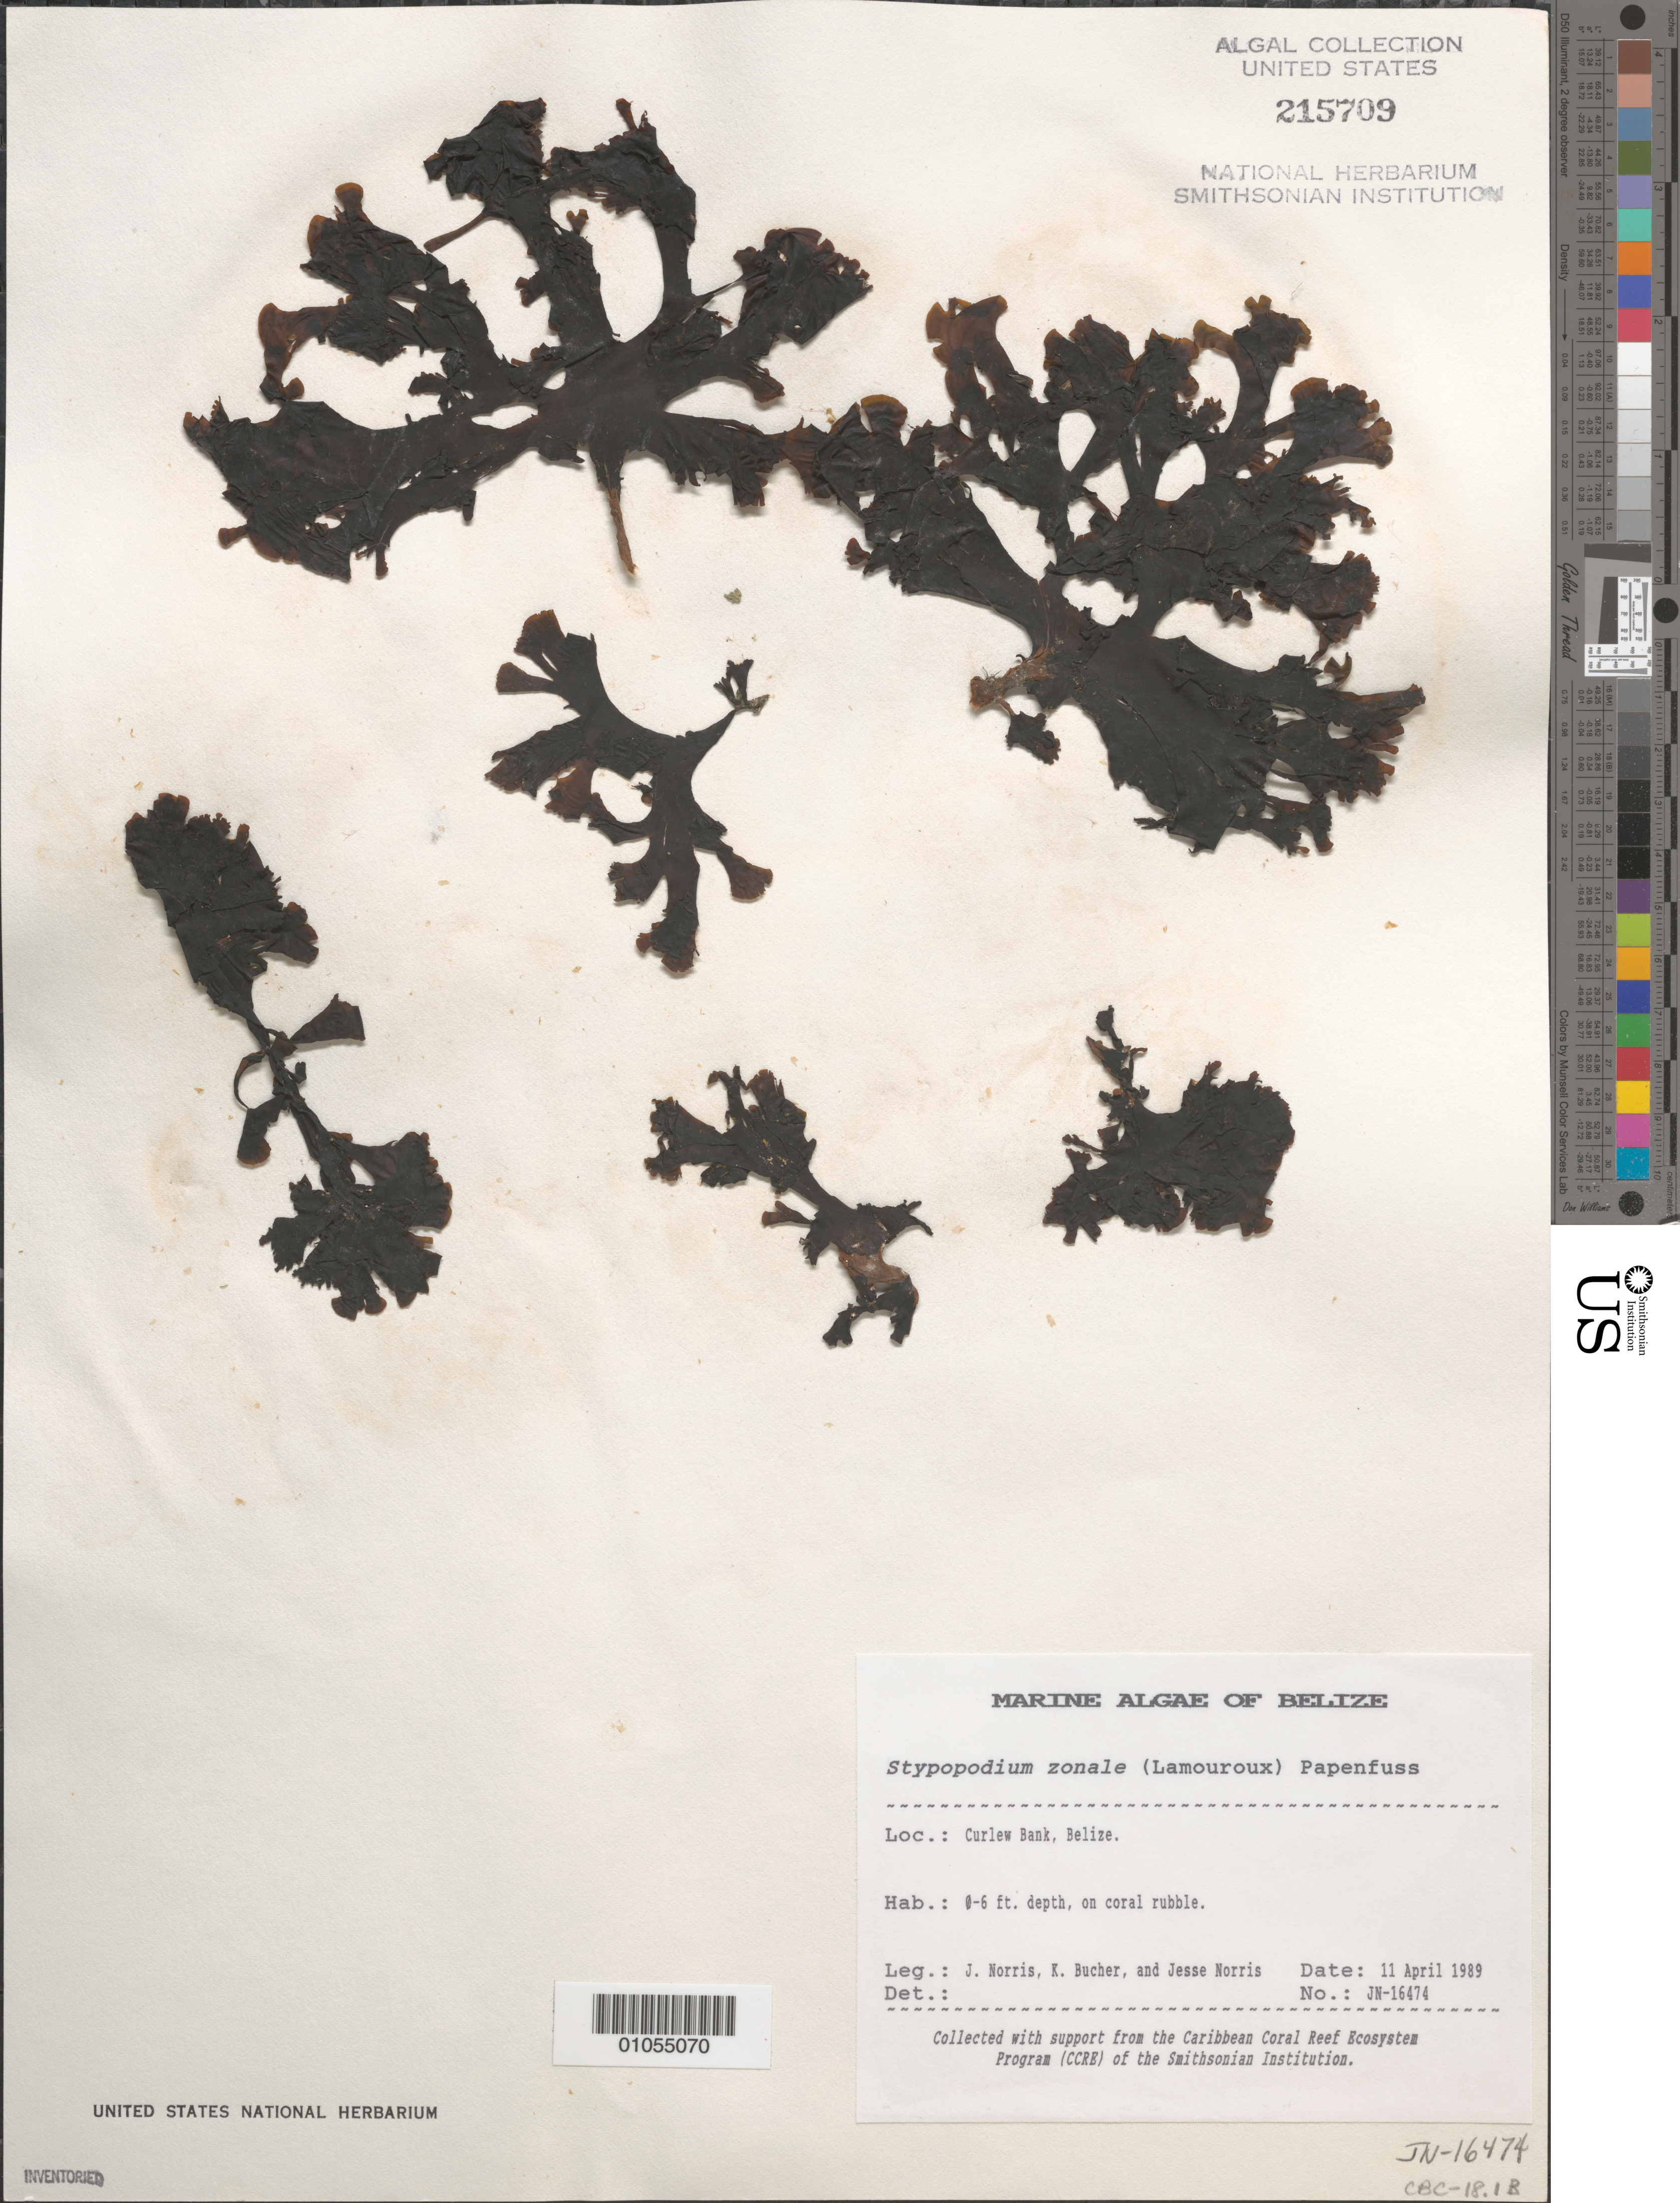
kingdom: Chromista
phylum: Ochrophyta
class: Phaeophyceae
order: Dictyotales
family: Dictyotaceae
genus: Stypopodium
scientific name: Stypopodium zonale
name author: (J.V.Lamouroux) Papenf.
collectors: J. N. Norris, K. E. Bucher & J. A. Norris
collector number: JN-16474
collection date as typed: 11 Apr 1989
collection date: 1989-04-11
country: Belize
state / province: Stann Creek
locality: Curlew Bank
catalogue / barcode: US 215709